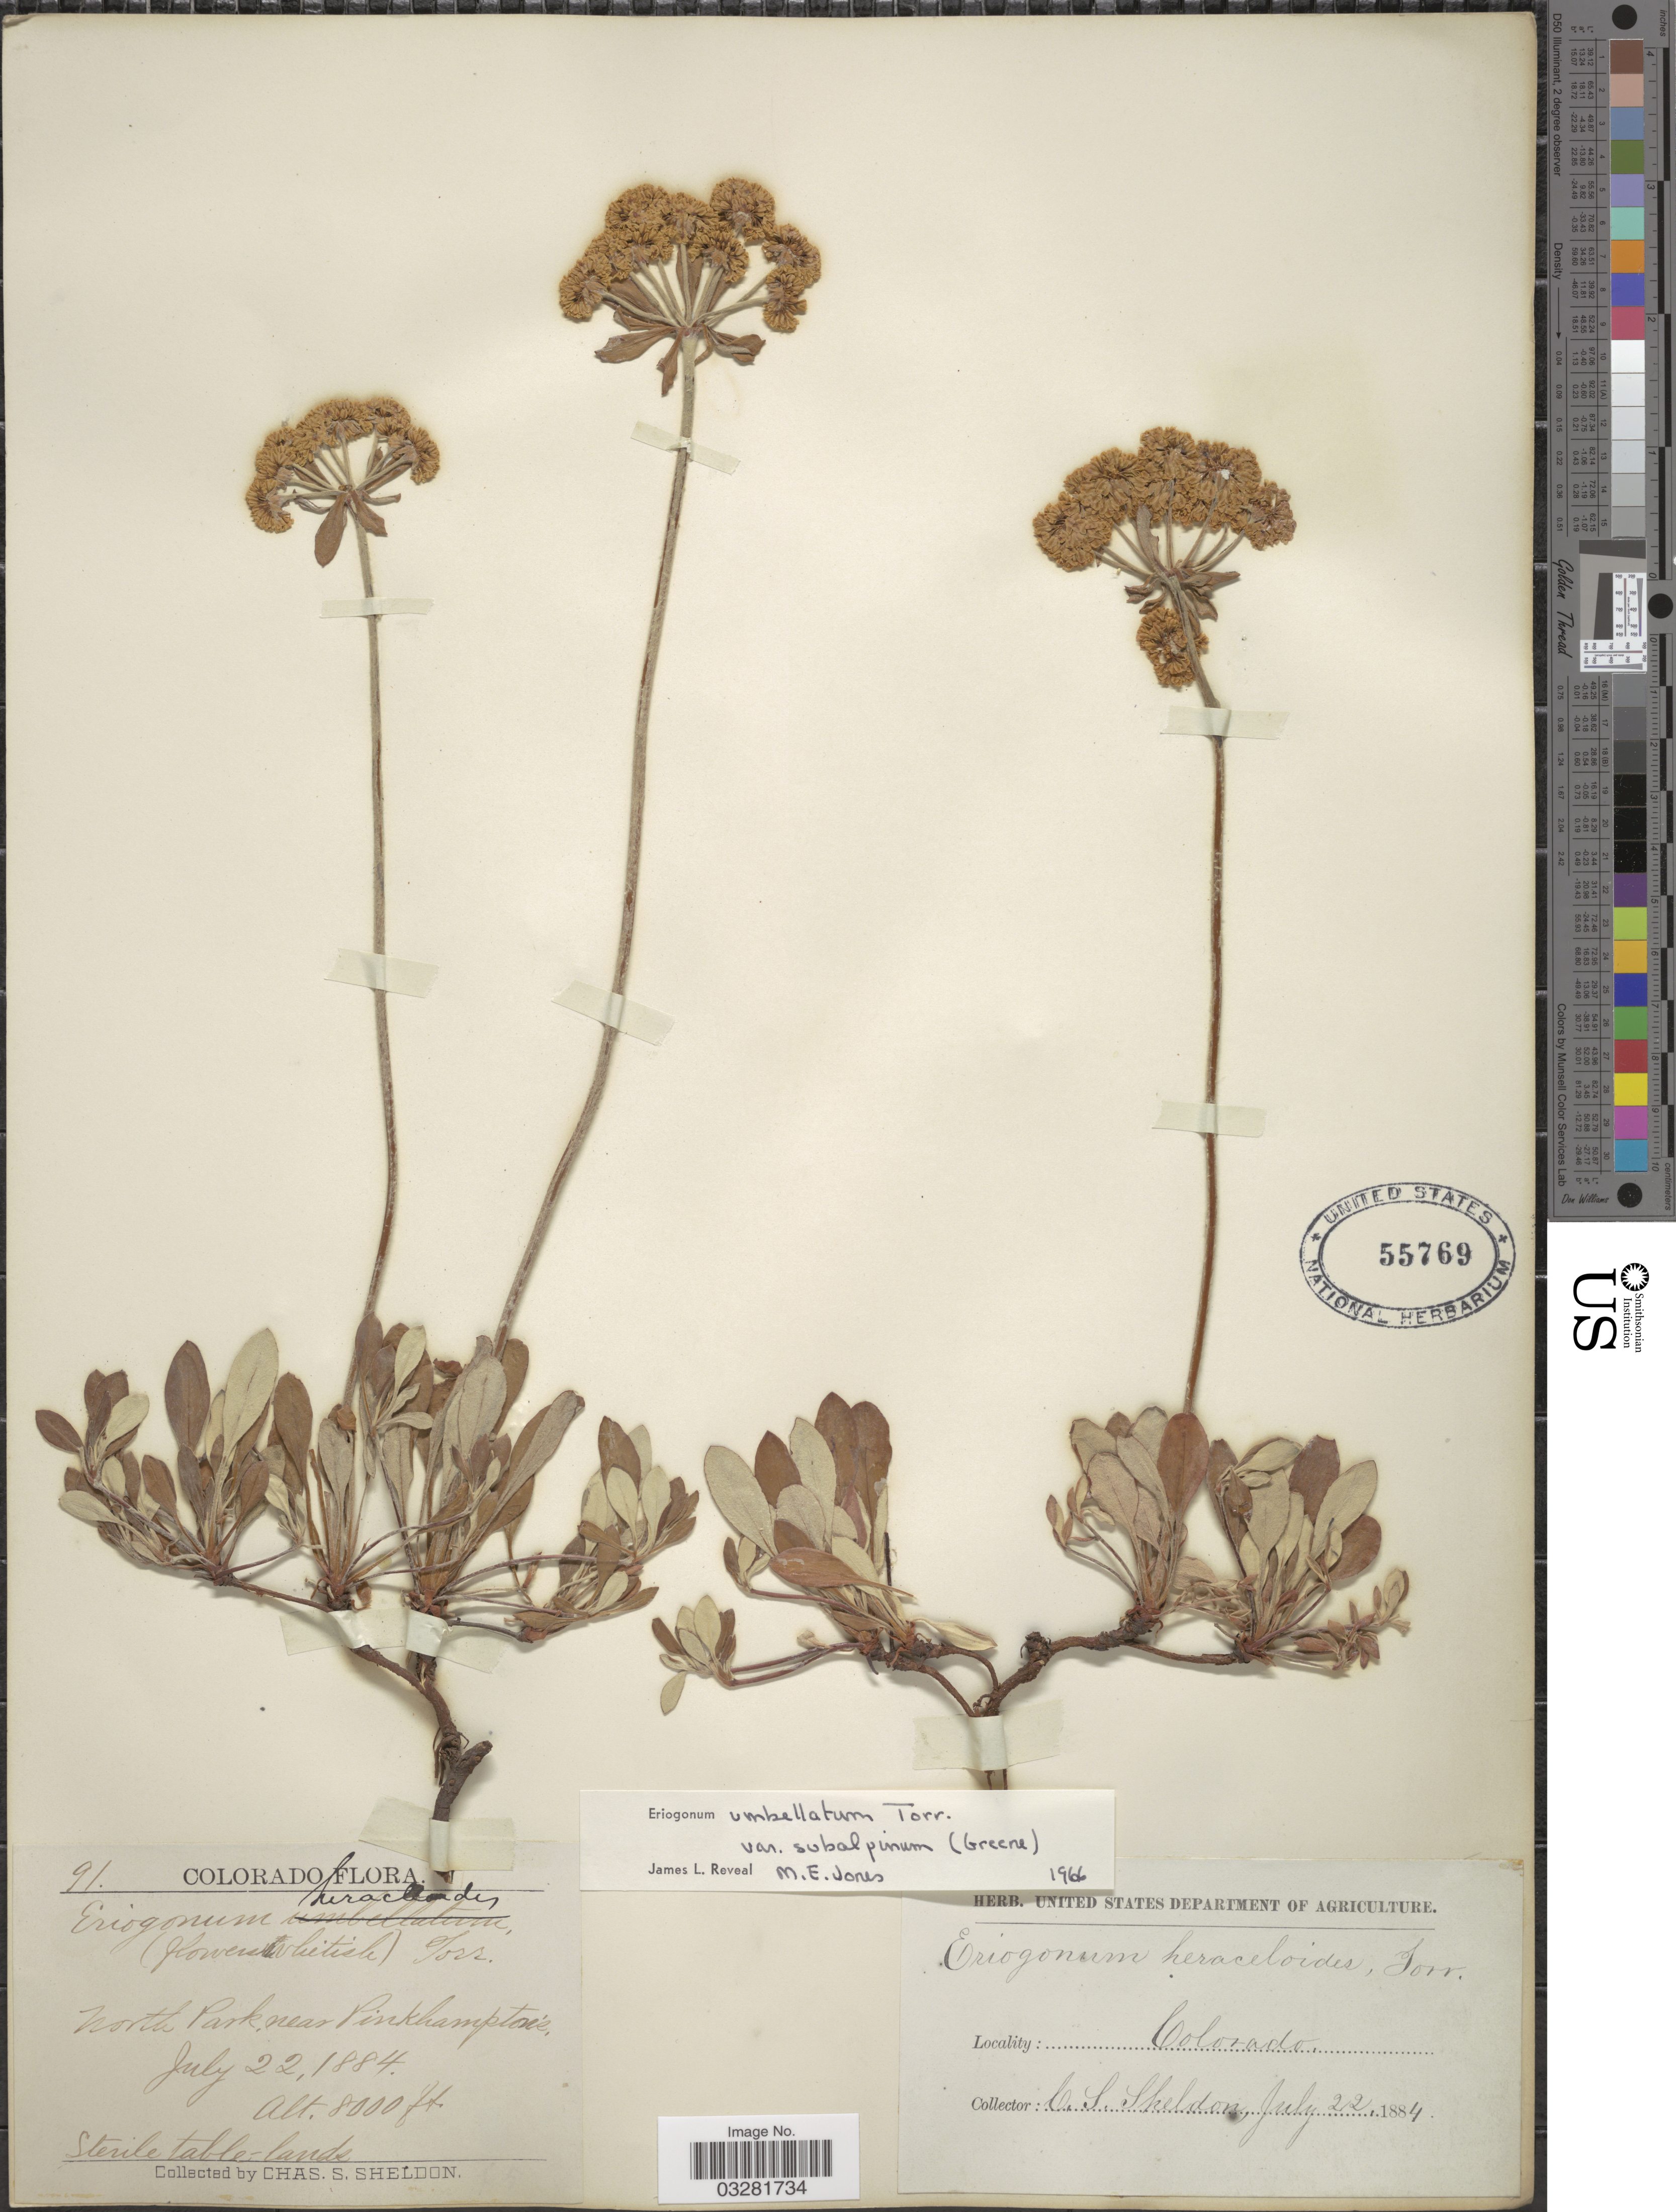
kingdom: Plantae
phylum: Tracheophyta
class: Magnoliopsida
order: Caryophyllales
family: Polygonaceae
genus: Eriogonum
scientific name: Eriogonum umbellatum var. subalpinum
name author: M.E. Jones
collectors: C. S. Sheldon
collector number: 91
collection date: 1884-07-22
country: United States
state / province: Colorado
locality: North Park, near Pinkhamptoné. Sterile table-lands.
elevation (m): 2438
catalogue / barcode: US 55769